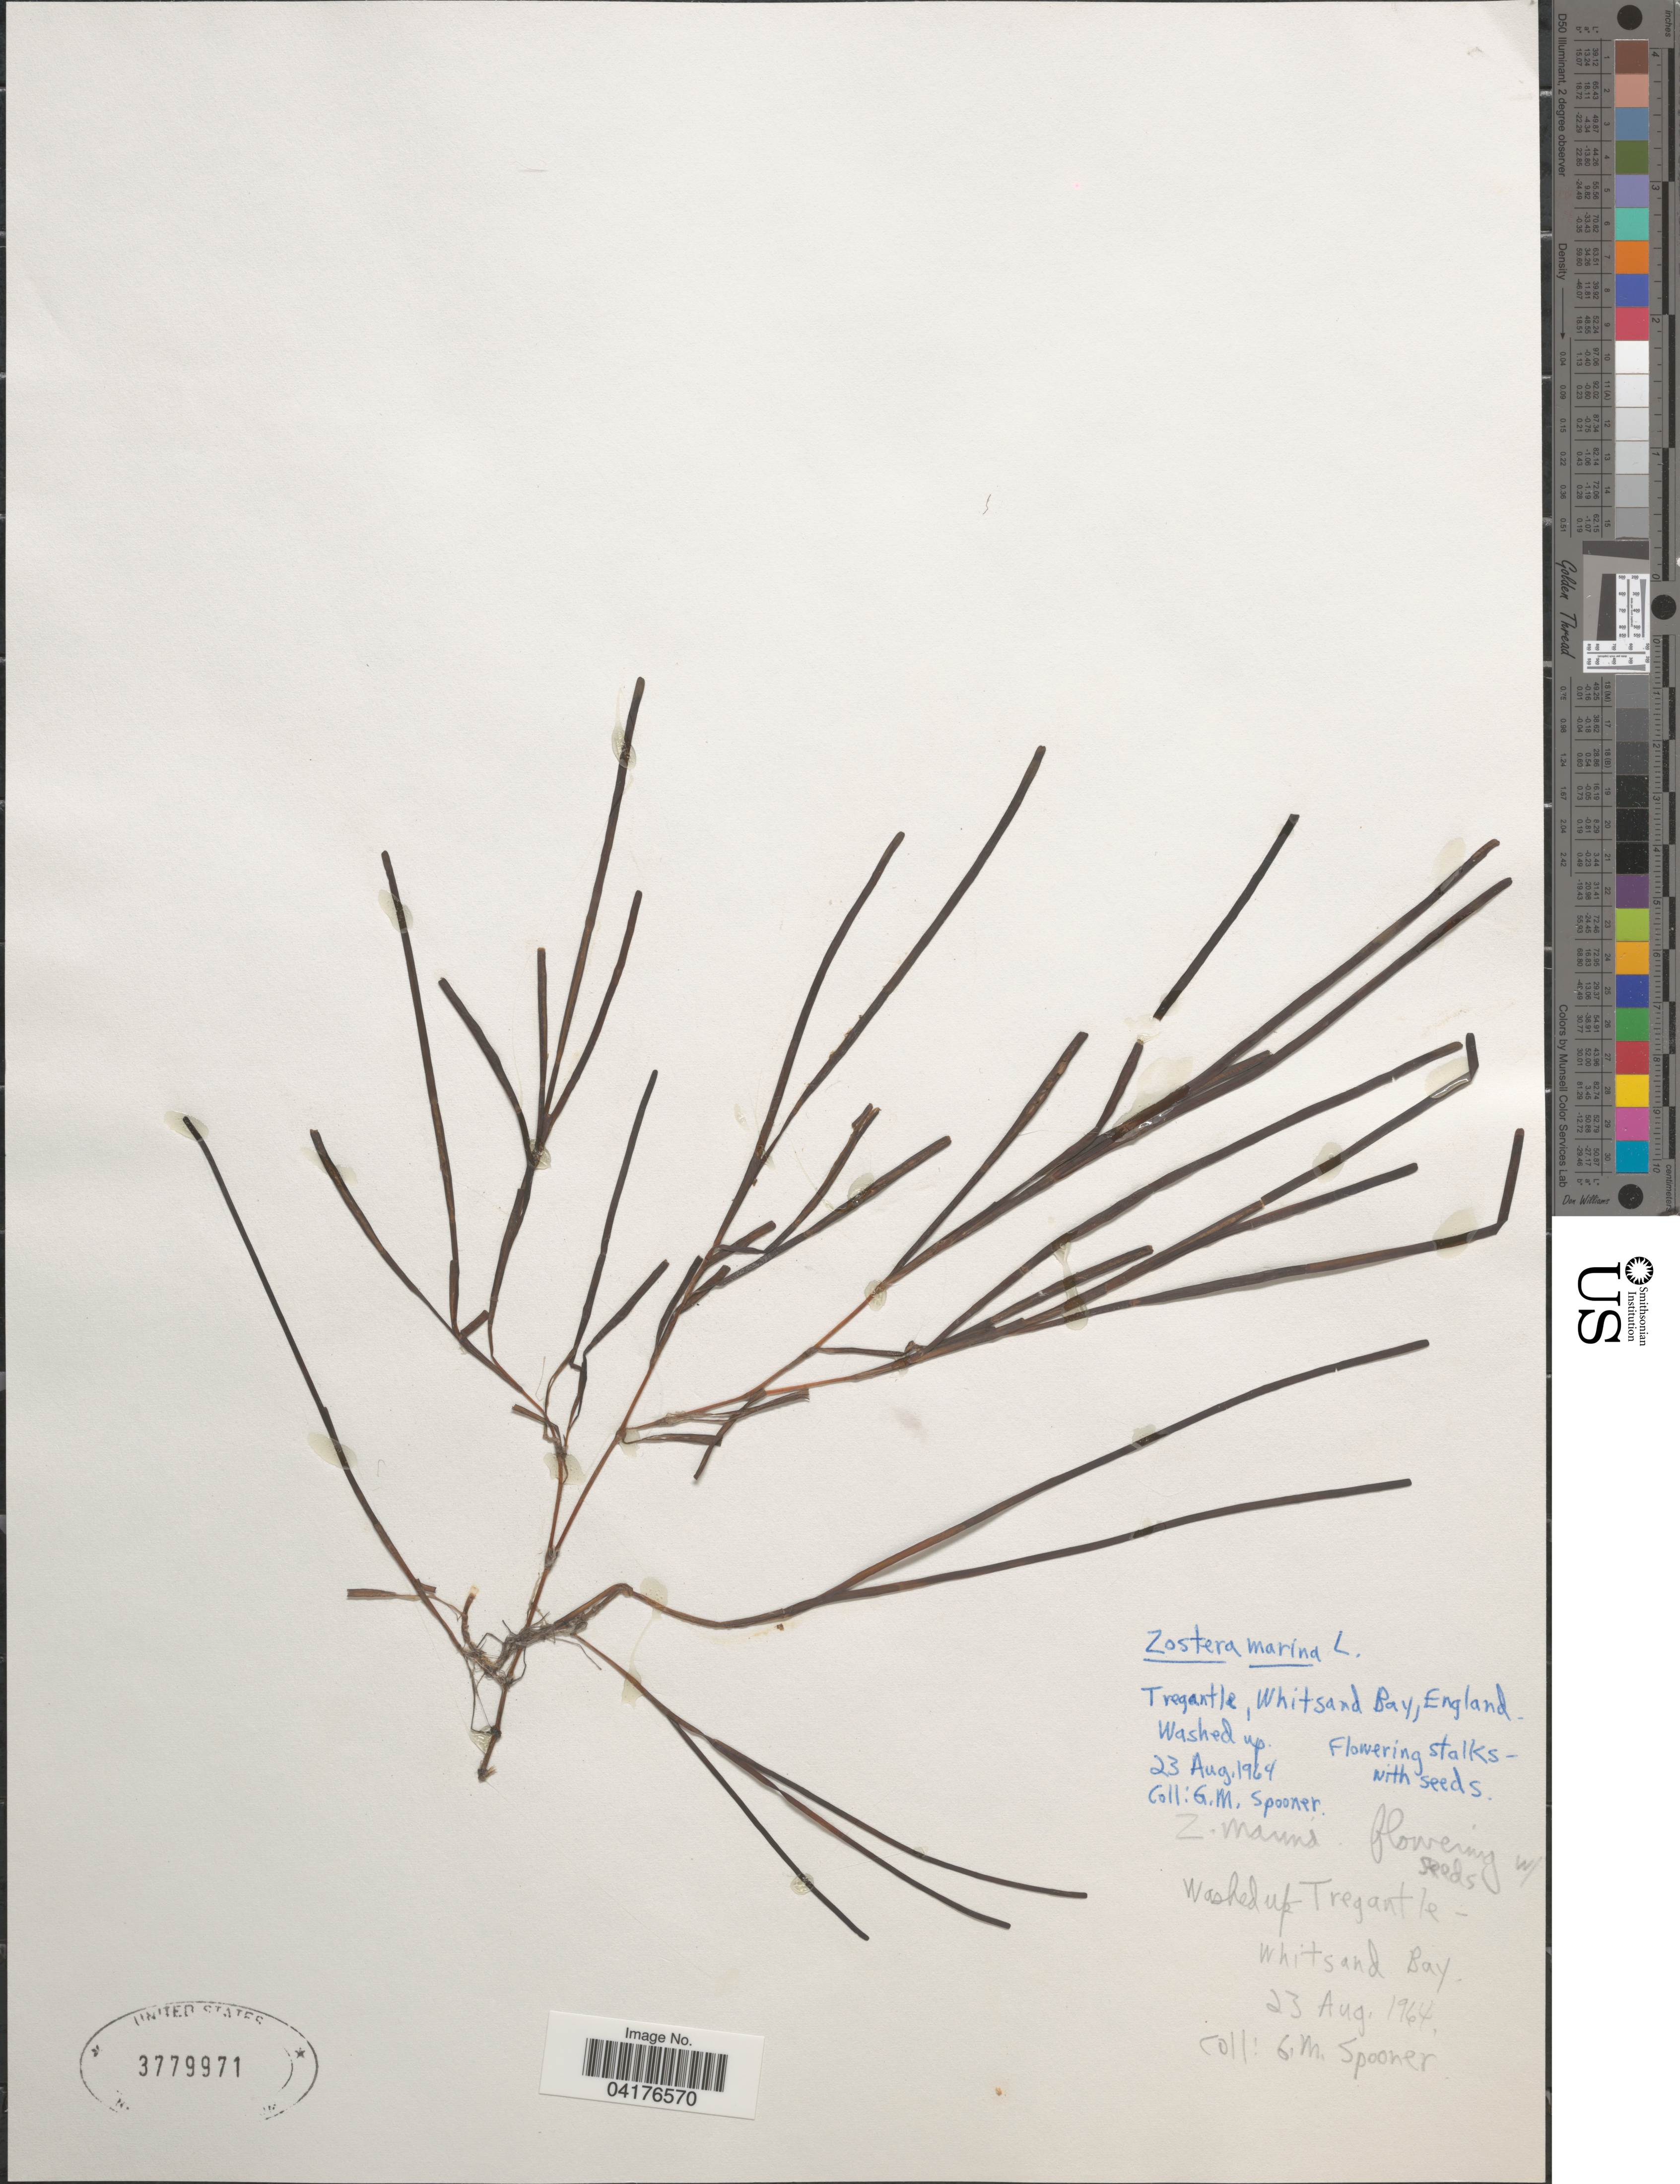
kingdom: Plantae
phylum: Tracheophyta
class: Liliopsida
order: Alismatales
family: Zosteraceae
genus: Zostera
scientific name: Zostera marina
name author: L.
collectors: G. Spooner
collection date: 1964-08-23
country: United Kingdom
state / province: England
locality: Tregantle, Whitsand Bay.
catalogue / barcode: US 3779971